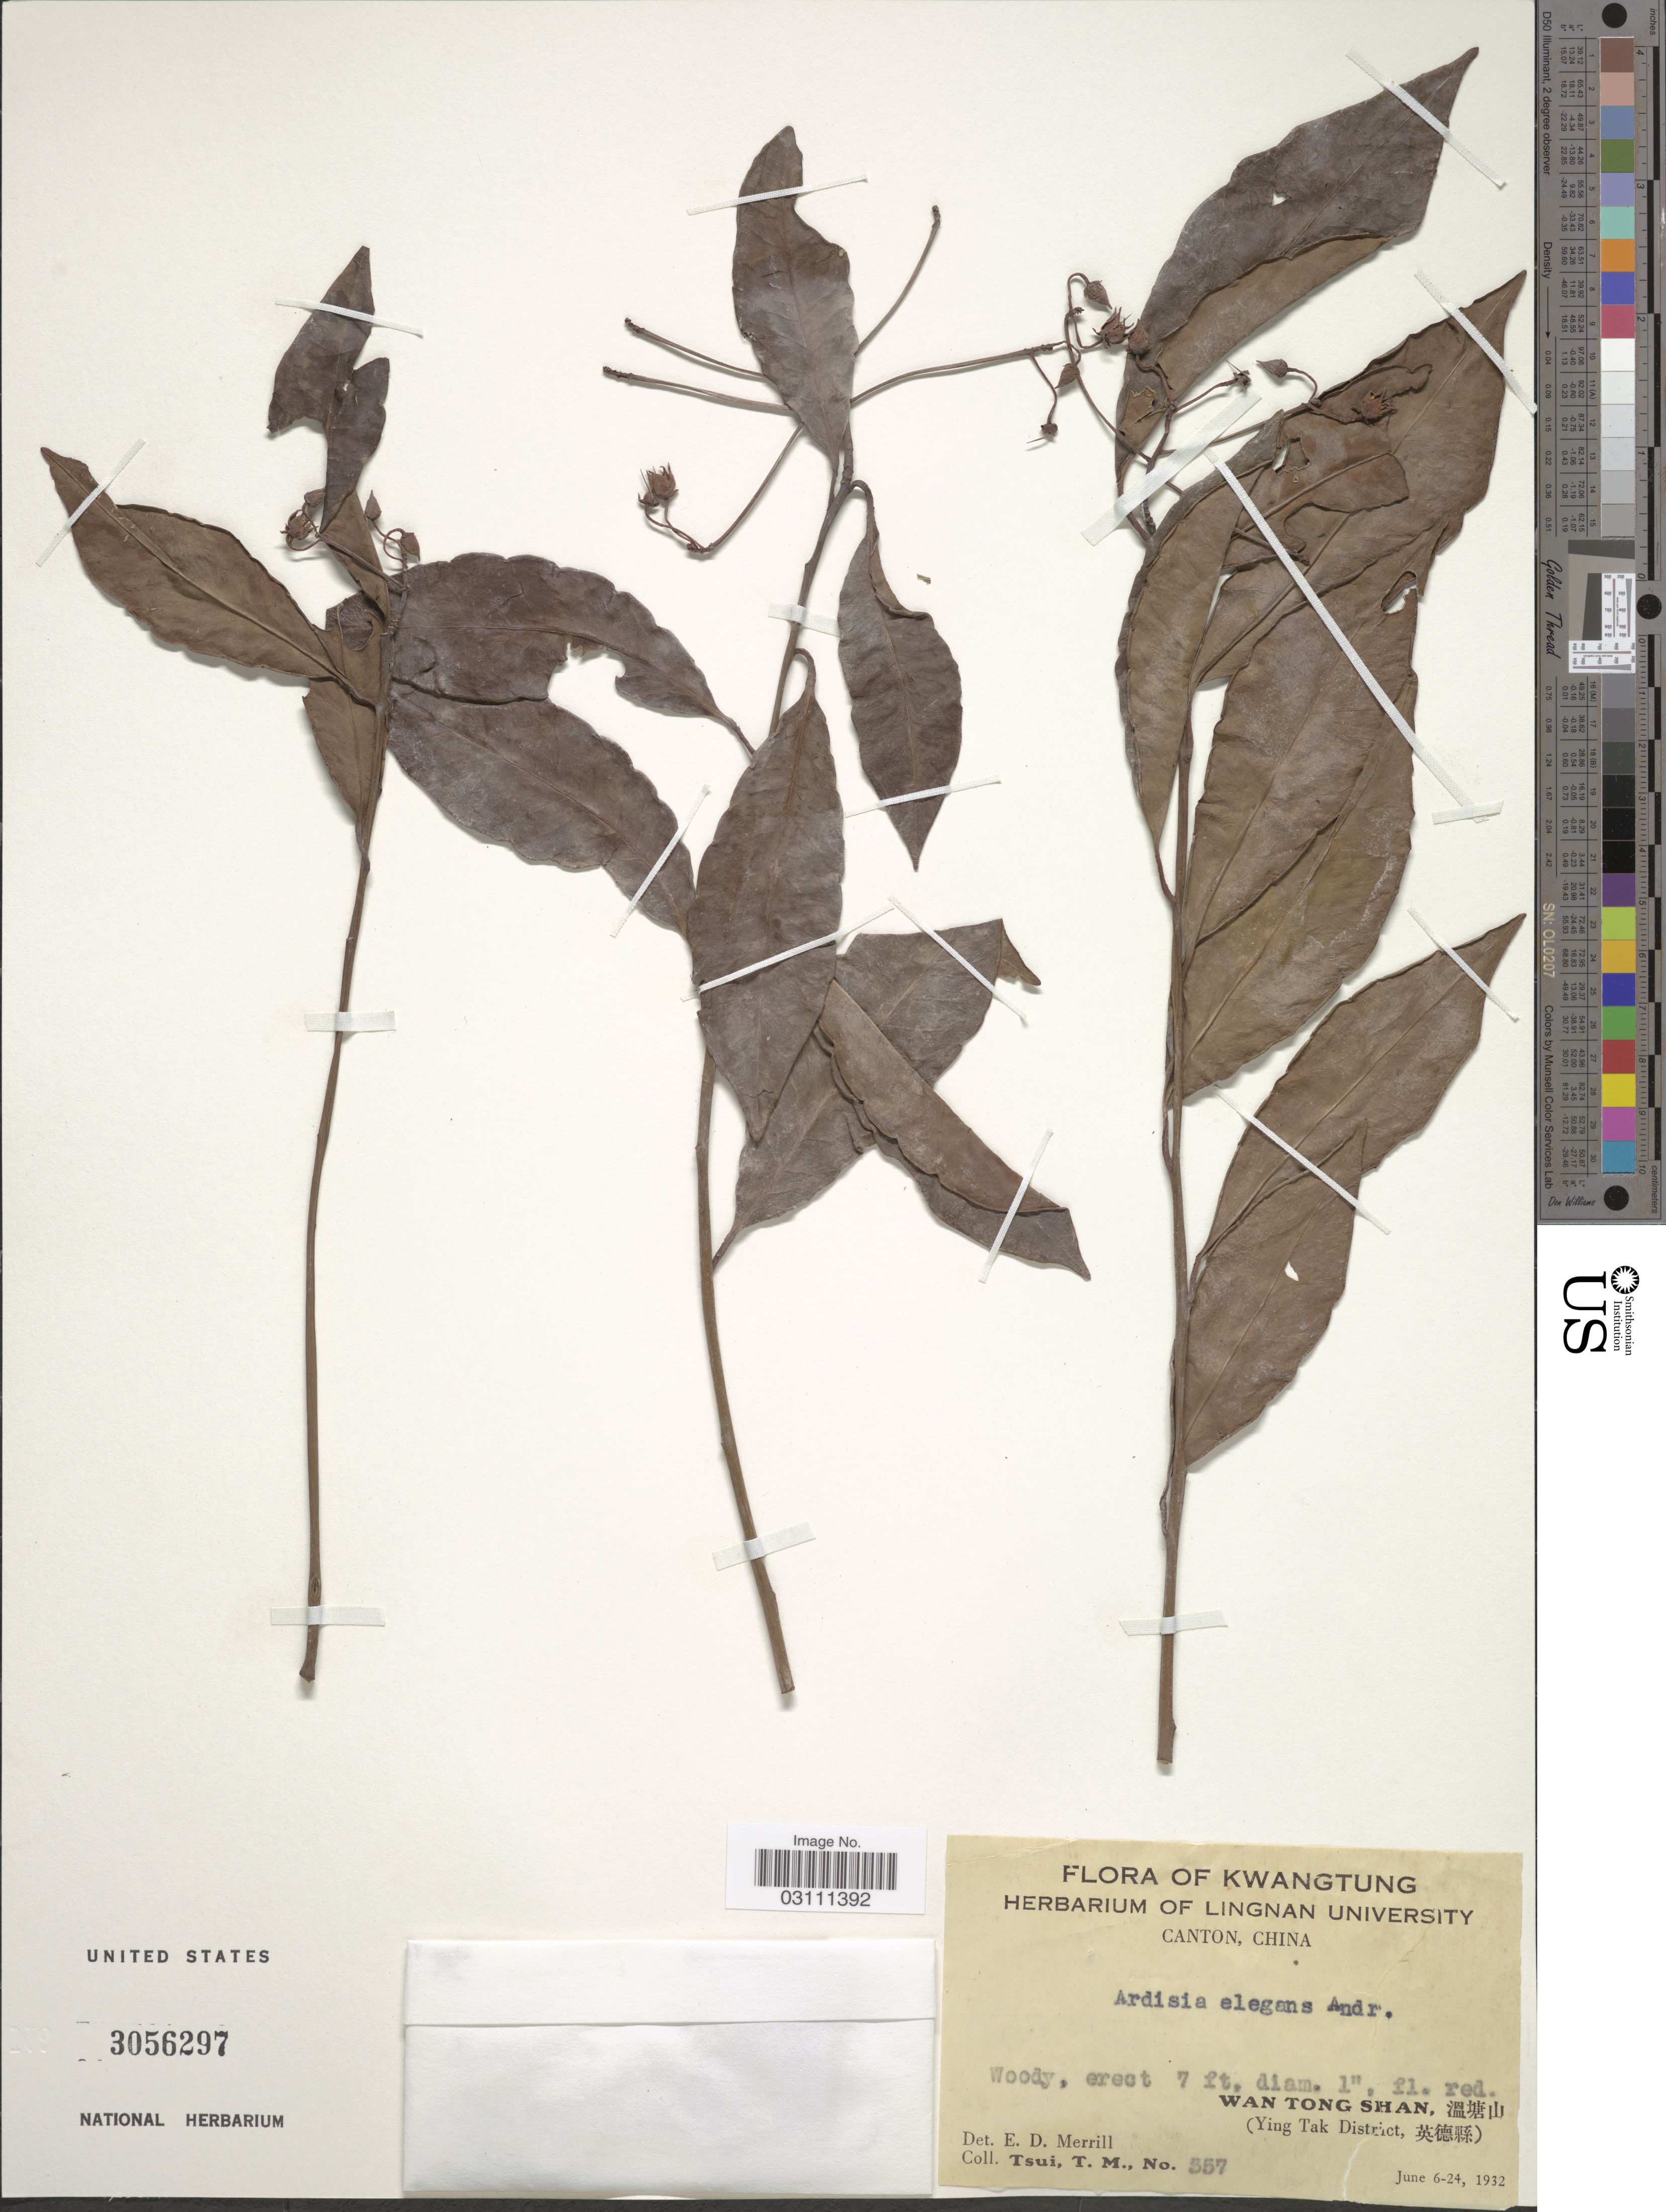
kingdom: Plantae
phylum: Tracheophyta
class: Magnoliopsida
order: Ericales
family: Primulaceae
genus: Ardisia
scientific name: Ardisia elegans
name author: Andrews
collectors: T. Tsui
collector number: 357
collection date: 1932-06-06/1932-06-24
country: China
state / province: Guangdong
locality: Kwangtung, Wan Tong Shan, (Ying Tak District).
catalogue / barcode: US 3056297